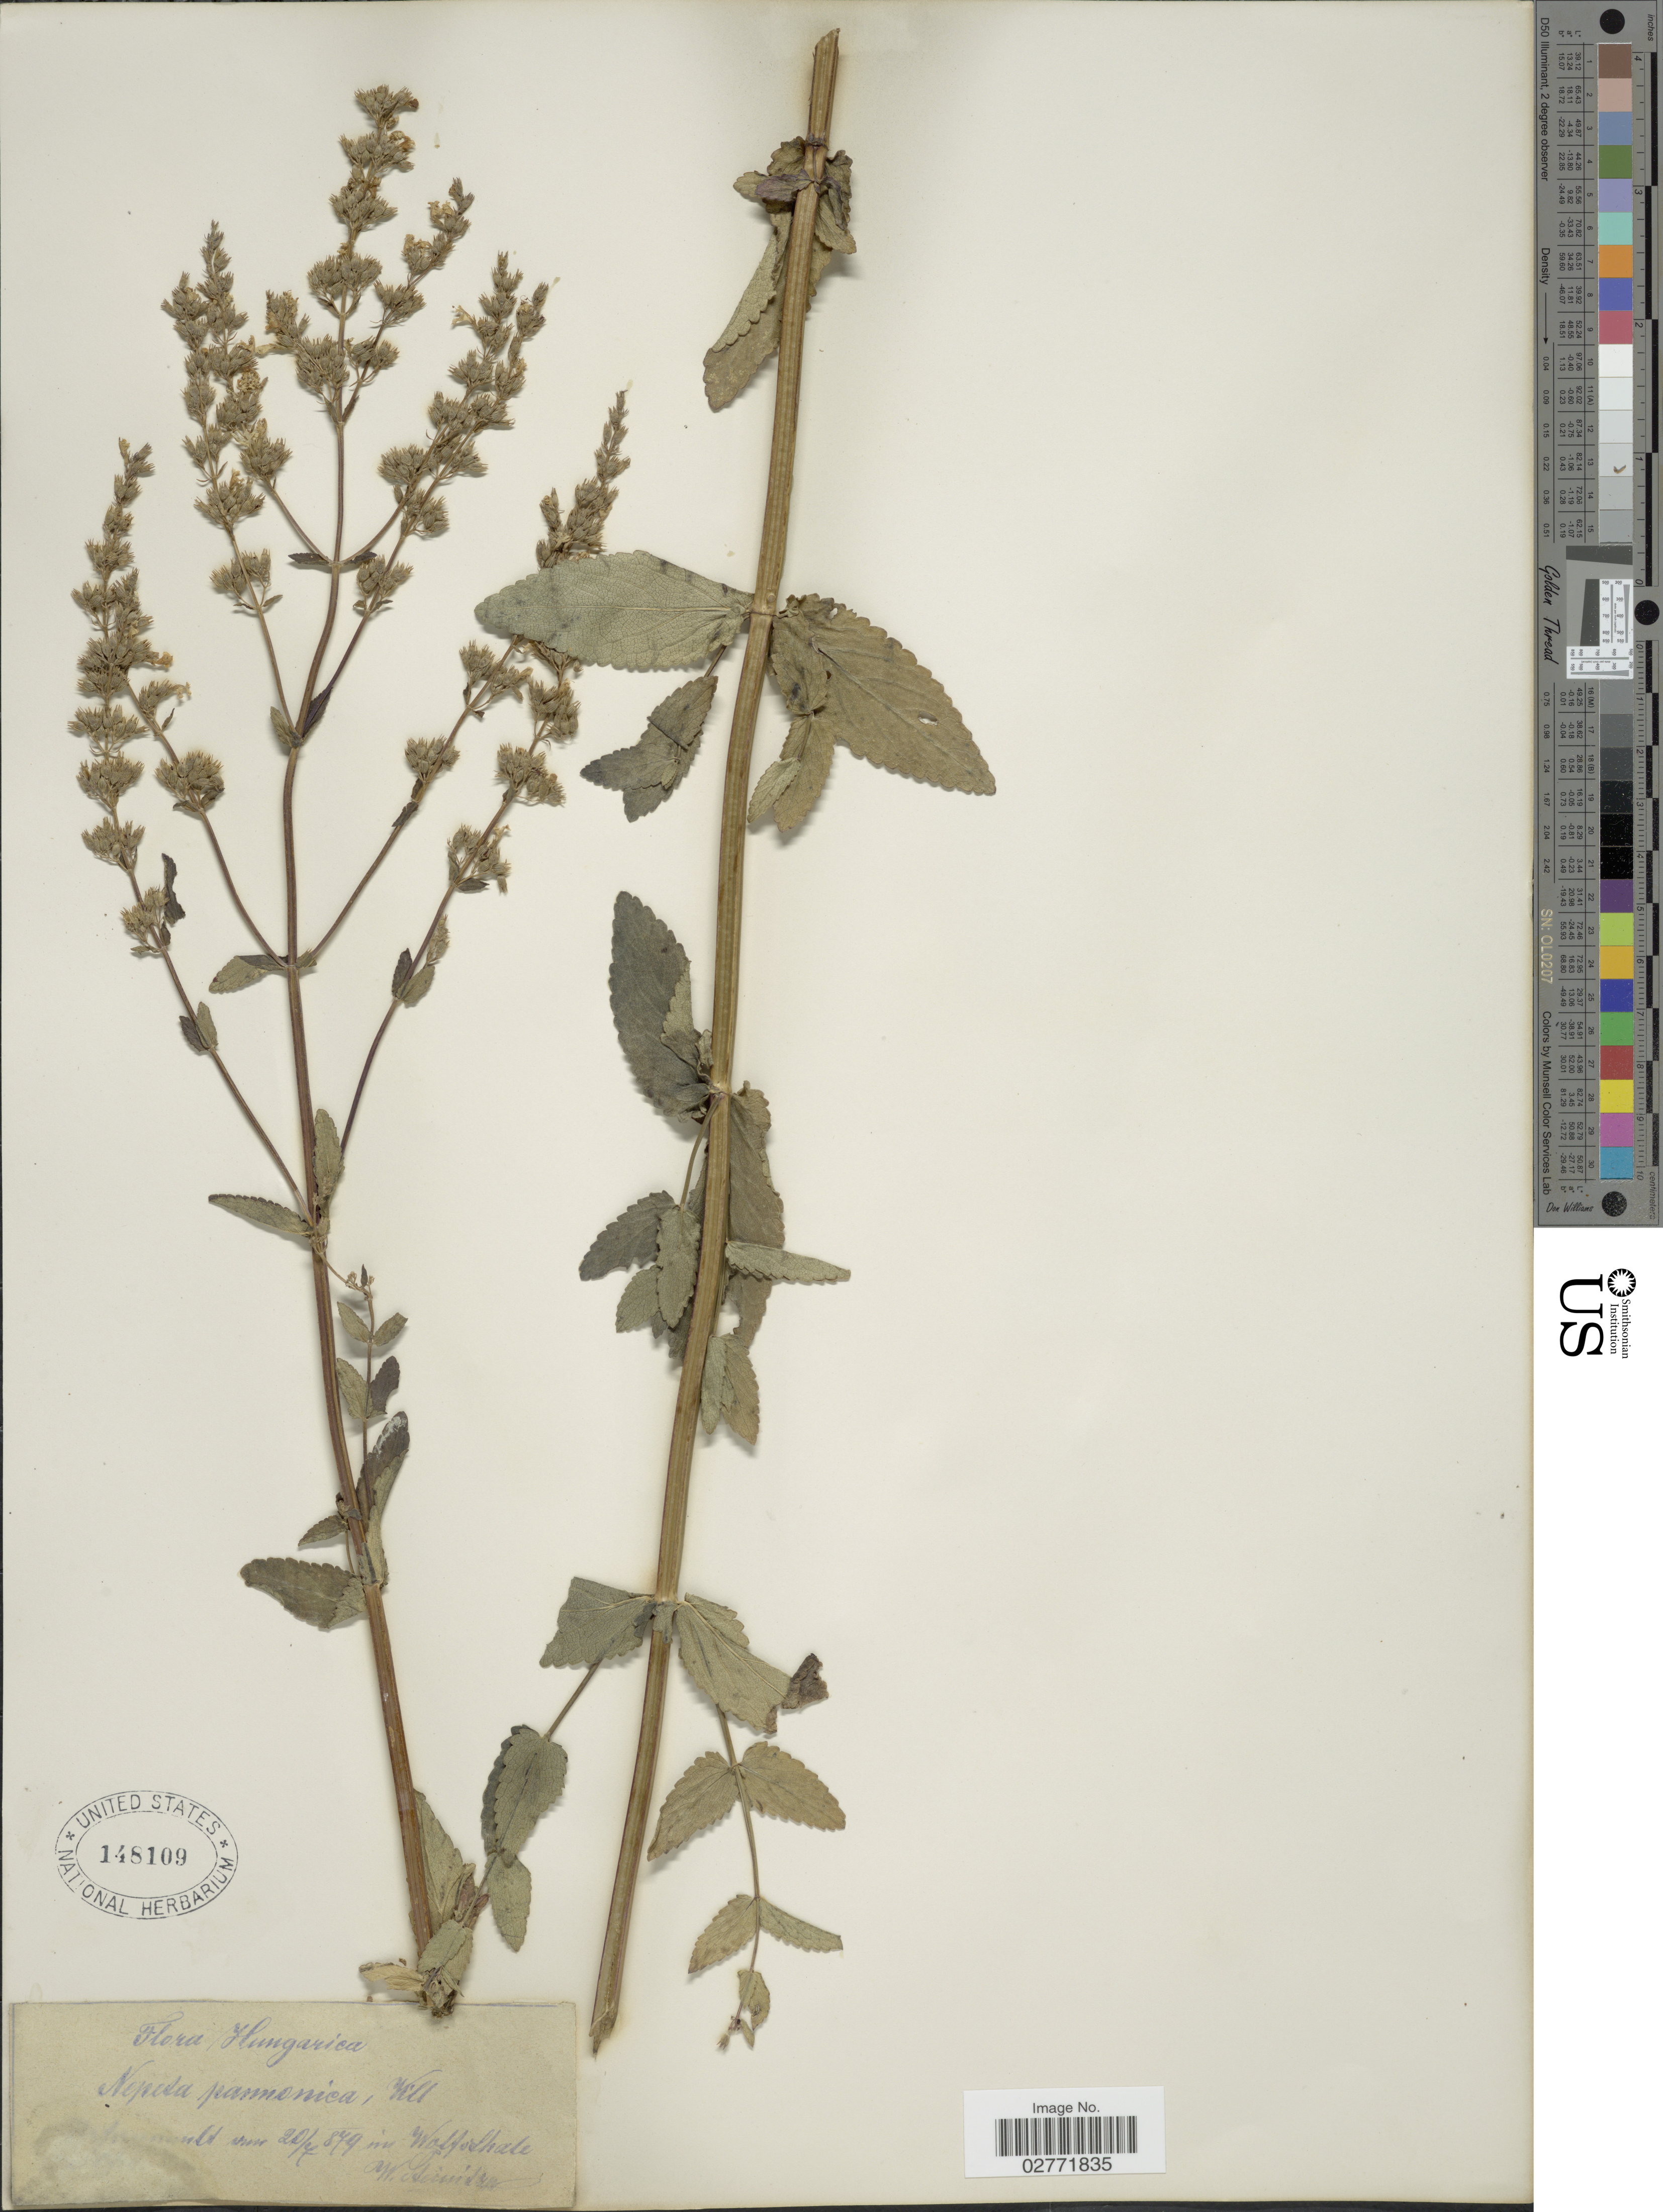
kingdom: Plantae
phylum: Tracheophyta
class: Magnoliopsida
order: Lamiales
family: Lamiaceae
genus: Nepeta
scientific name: Nepeta pannonica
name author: L.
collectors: W. Steinitz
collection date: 1879-07-20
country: Hungary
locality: In Wolfoshale [interpreted].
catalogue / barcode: US 148109